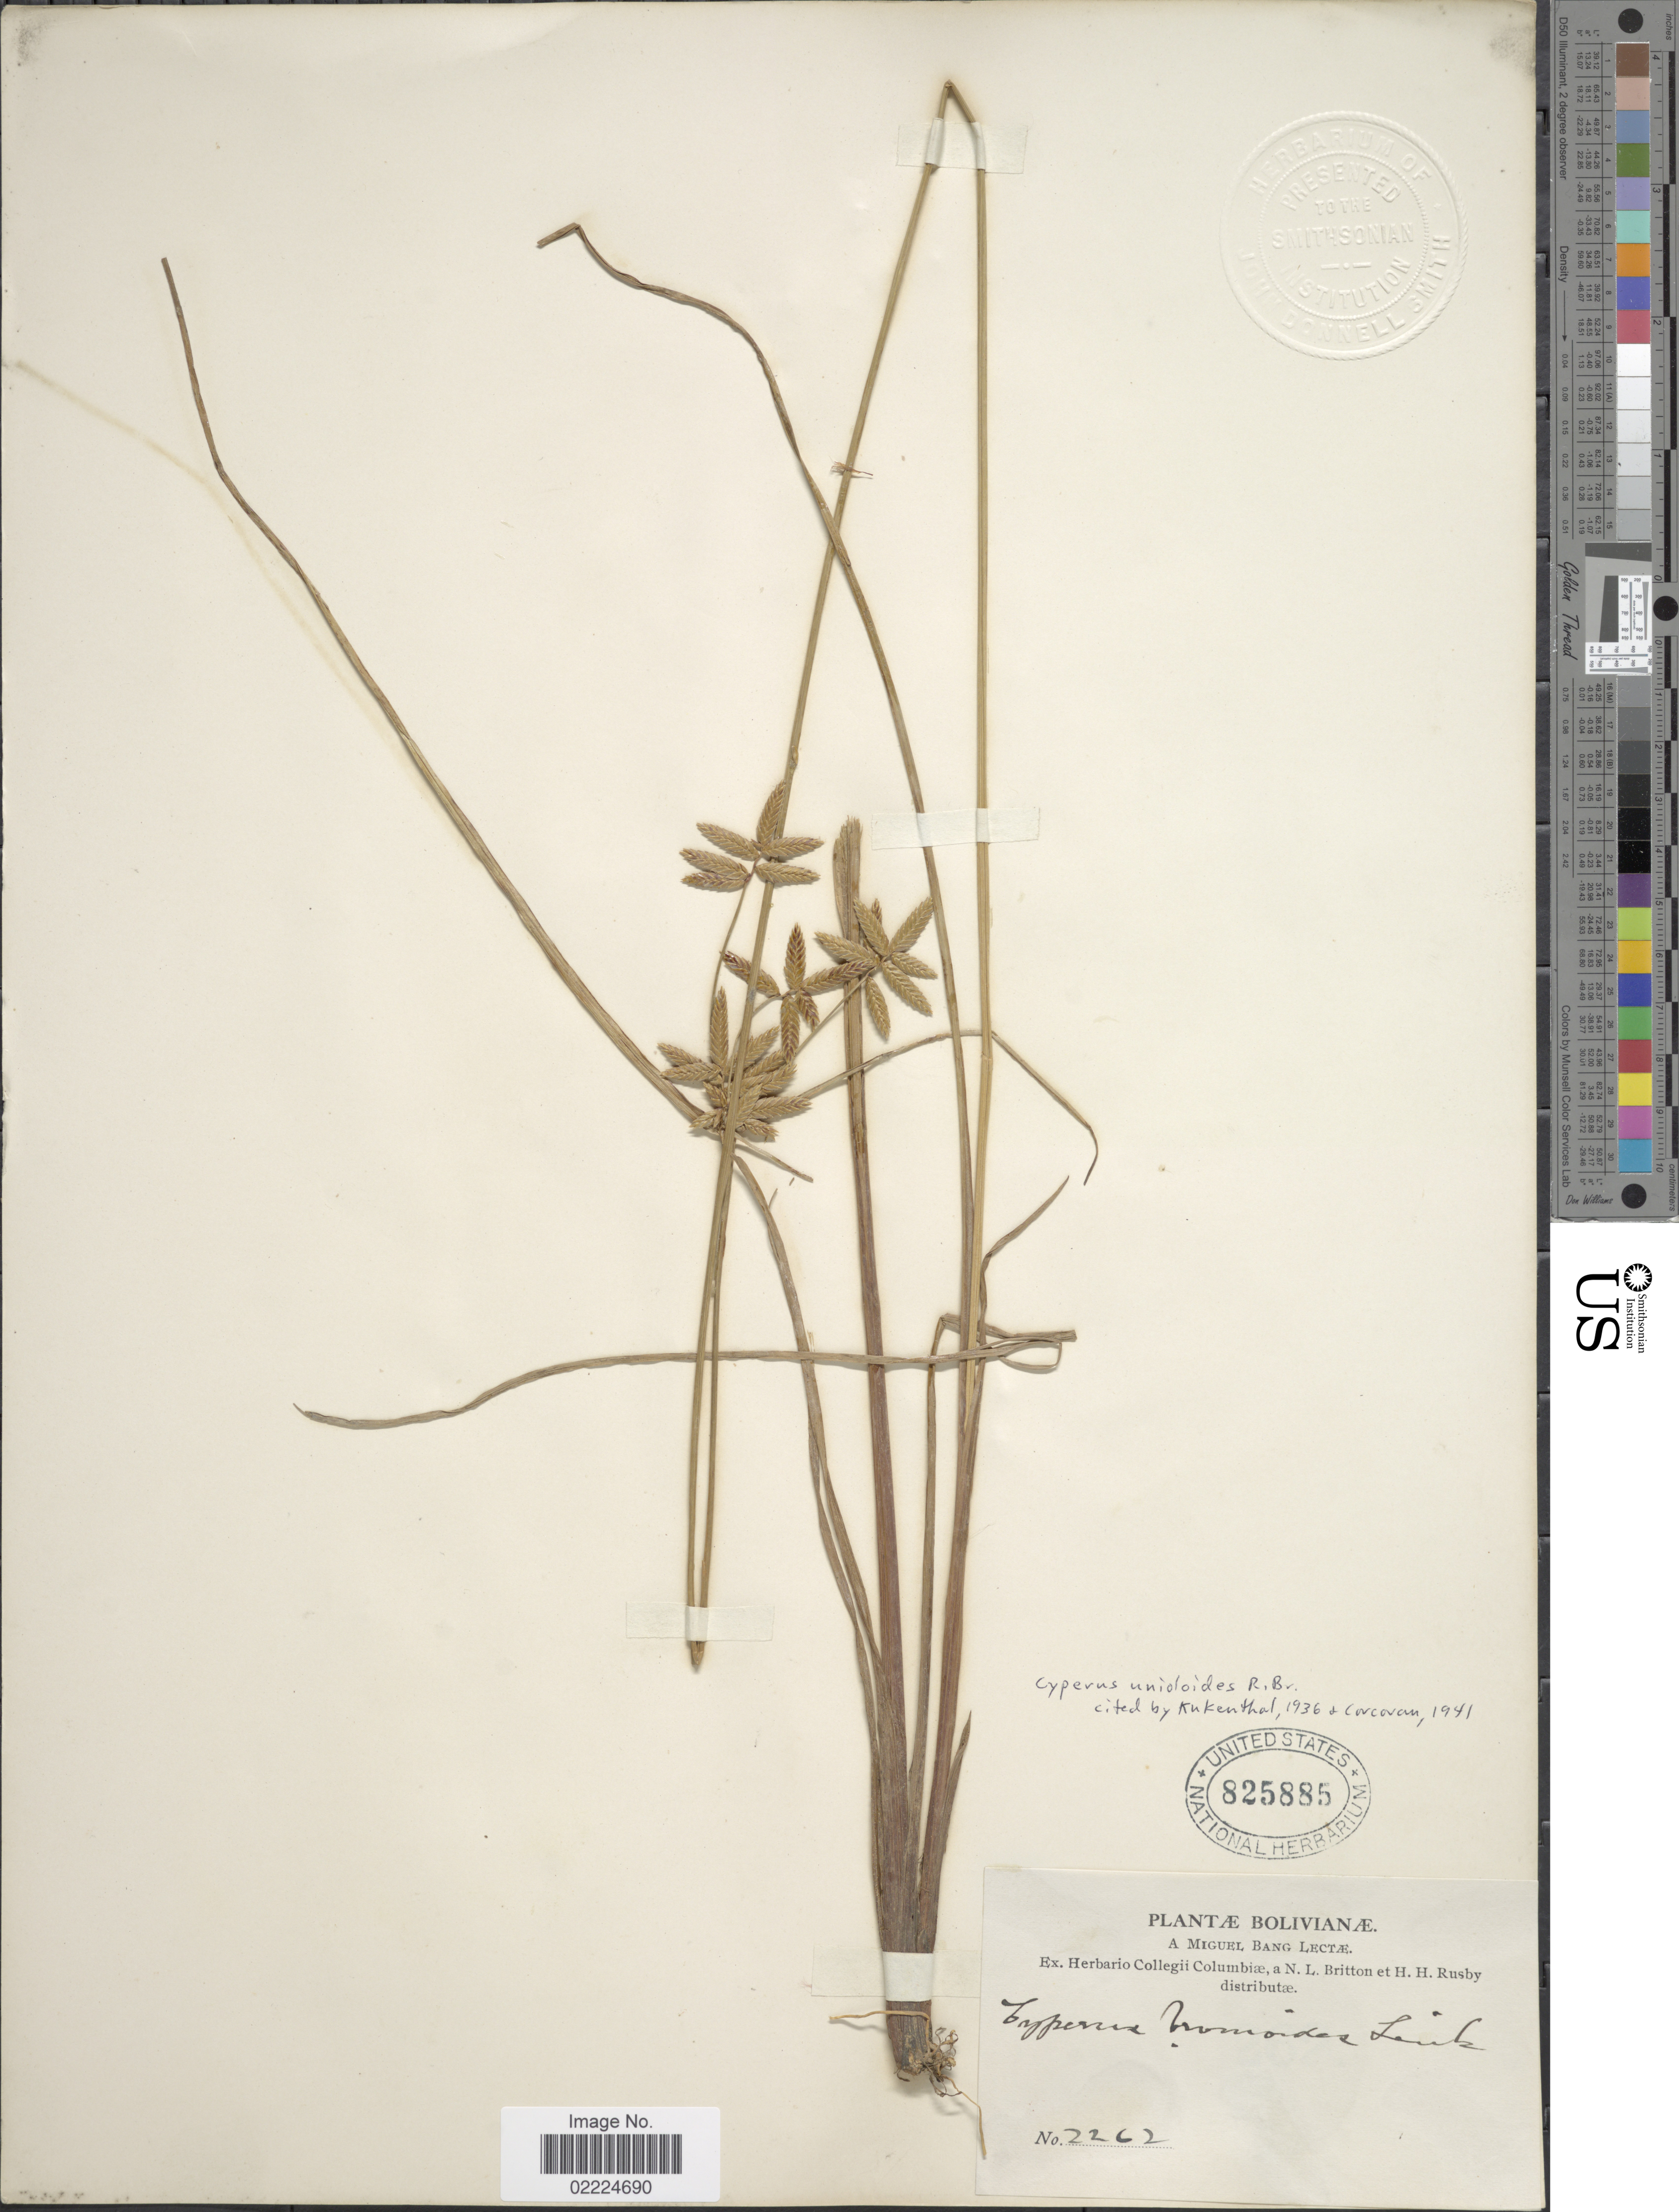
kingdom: Plantae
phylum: Tracheophyta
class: Liliopsida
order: Poales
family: Cyperaceae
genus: Cyperus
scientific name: Cyperus unioloides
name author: R. Br.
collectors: M. Bang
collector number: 2262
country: Bolivia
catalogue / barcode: US 825885